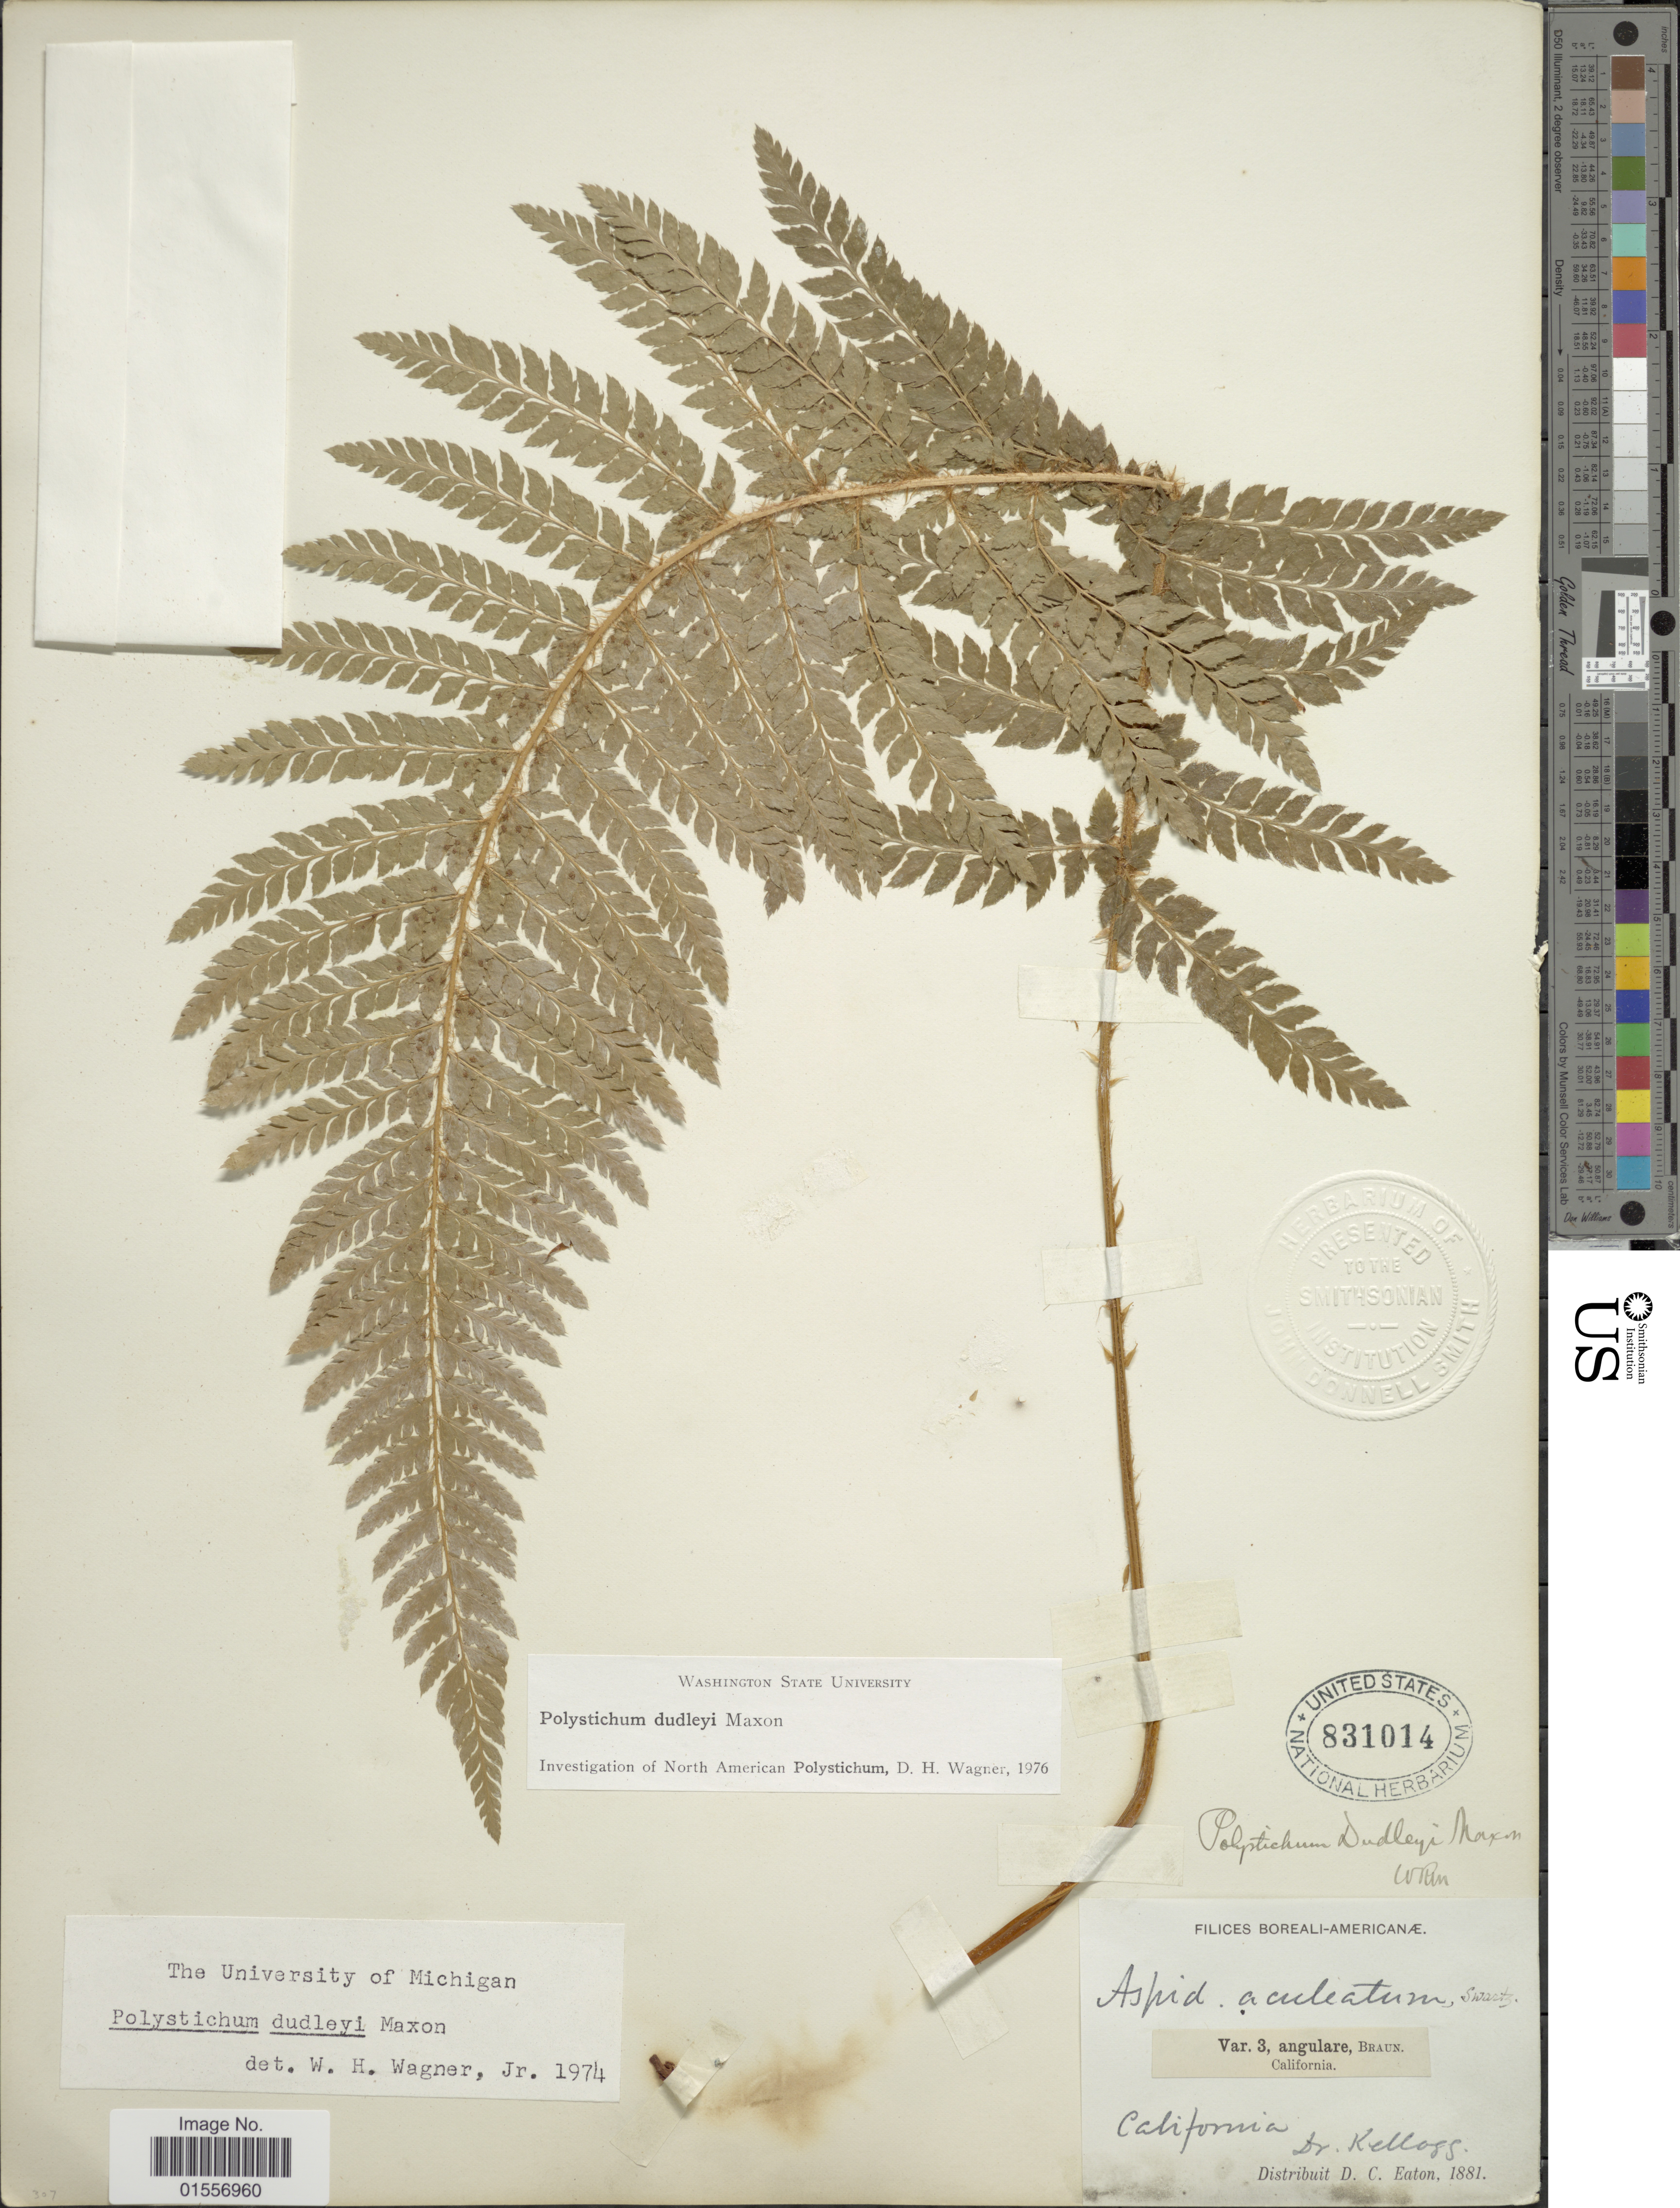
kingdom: Plantae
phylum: Tracheophyta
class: Polypodiopsida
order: Polypodiales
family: Dryopteridaceae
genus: Polystichum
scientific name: Polystichum dudleyi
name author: Maxon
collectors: -- Kellogg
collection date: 1881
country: United States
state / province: California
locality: Boreali-Americanae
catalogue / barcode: US 831014